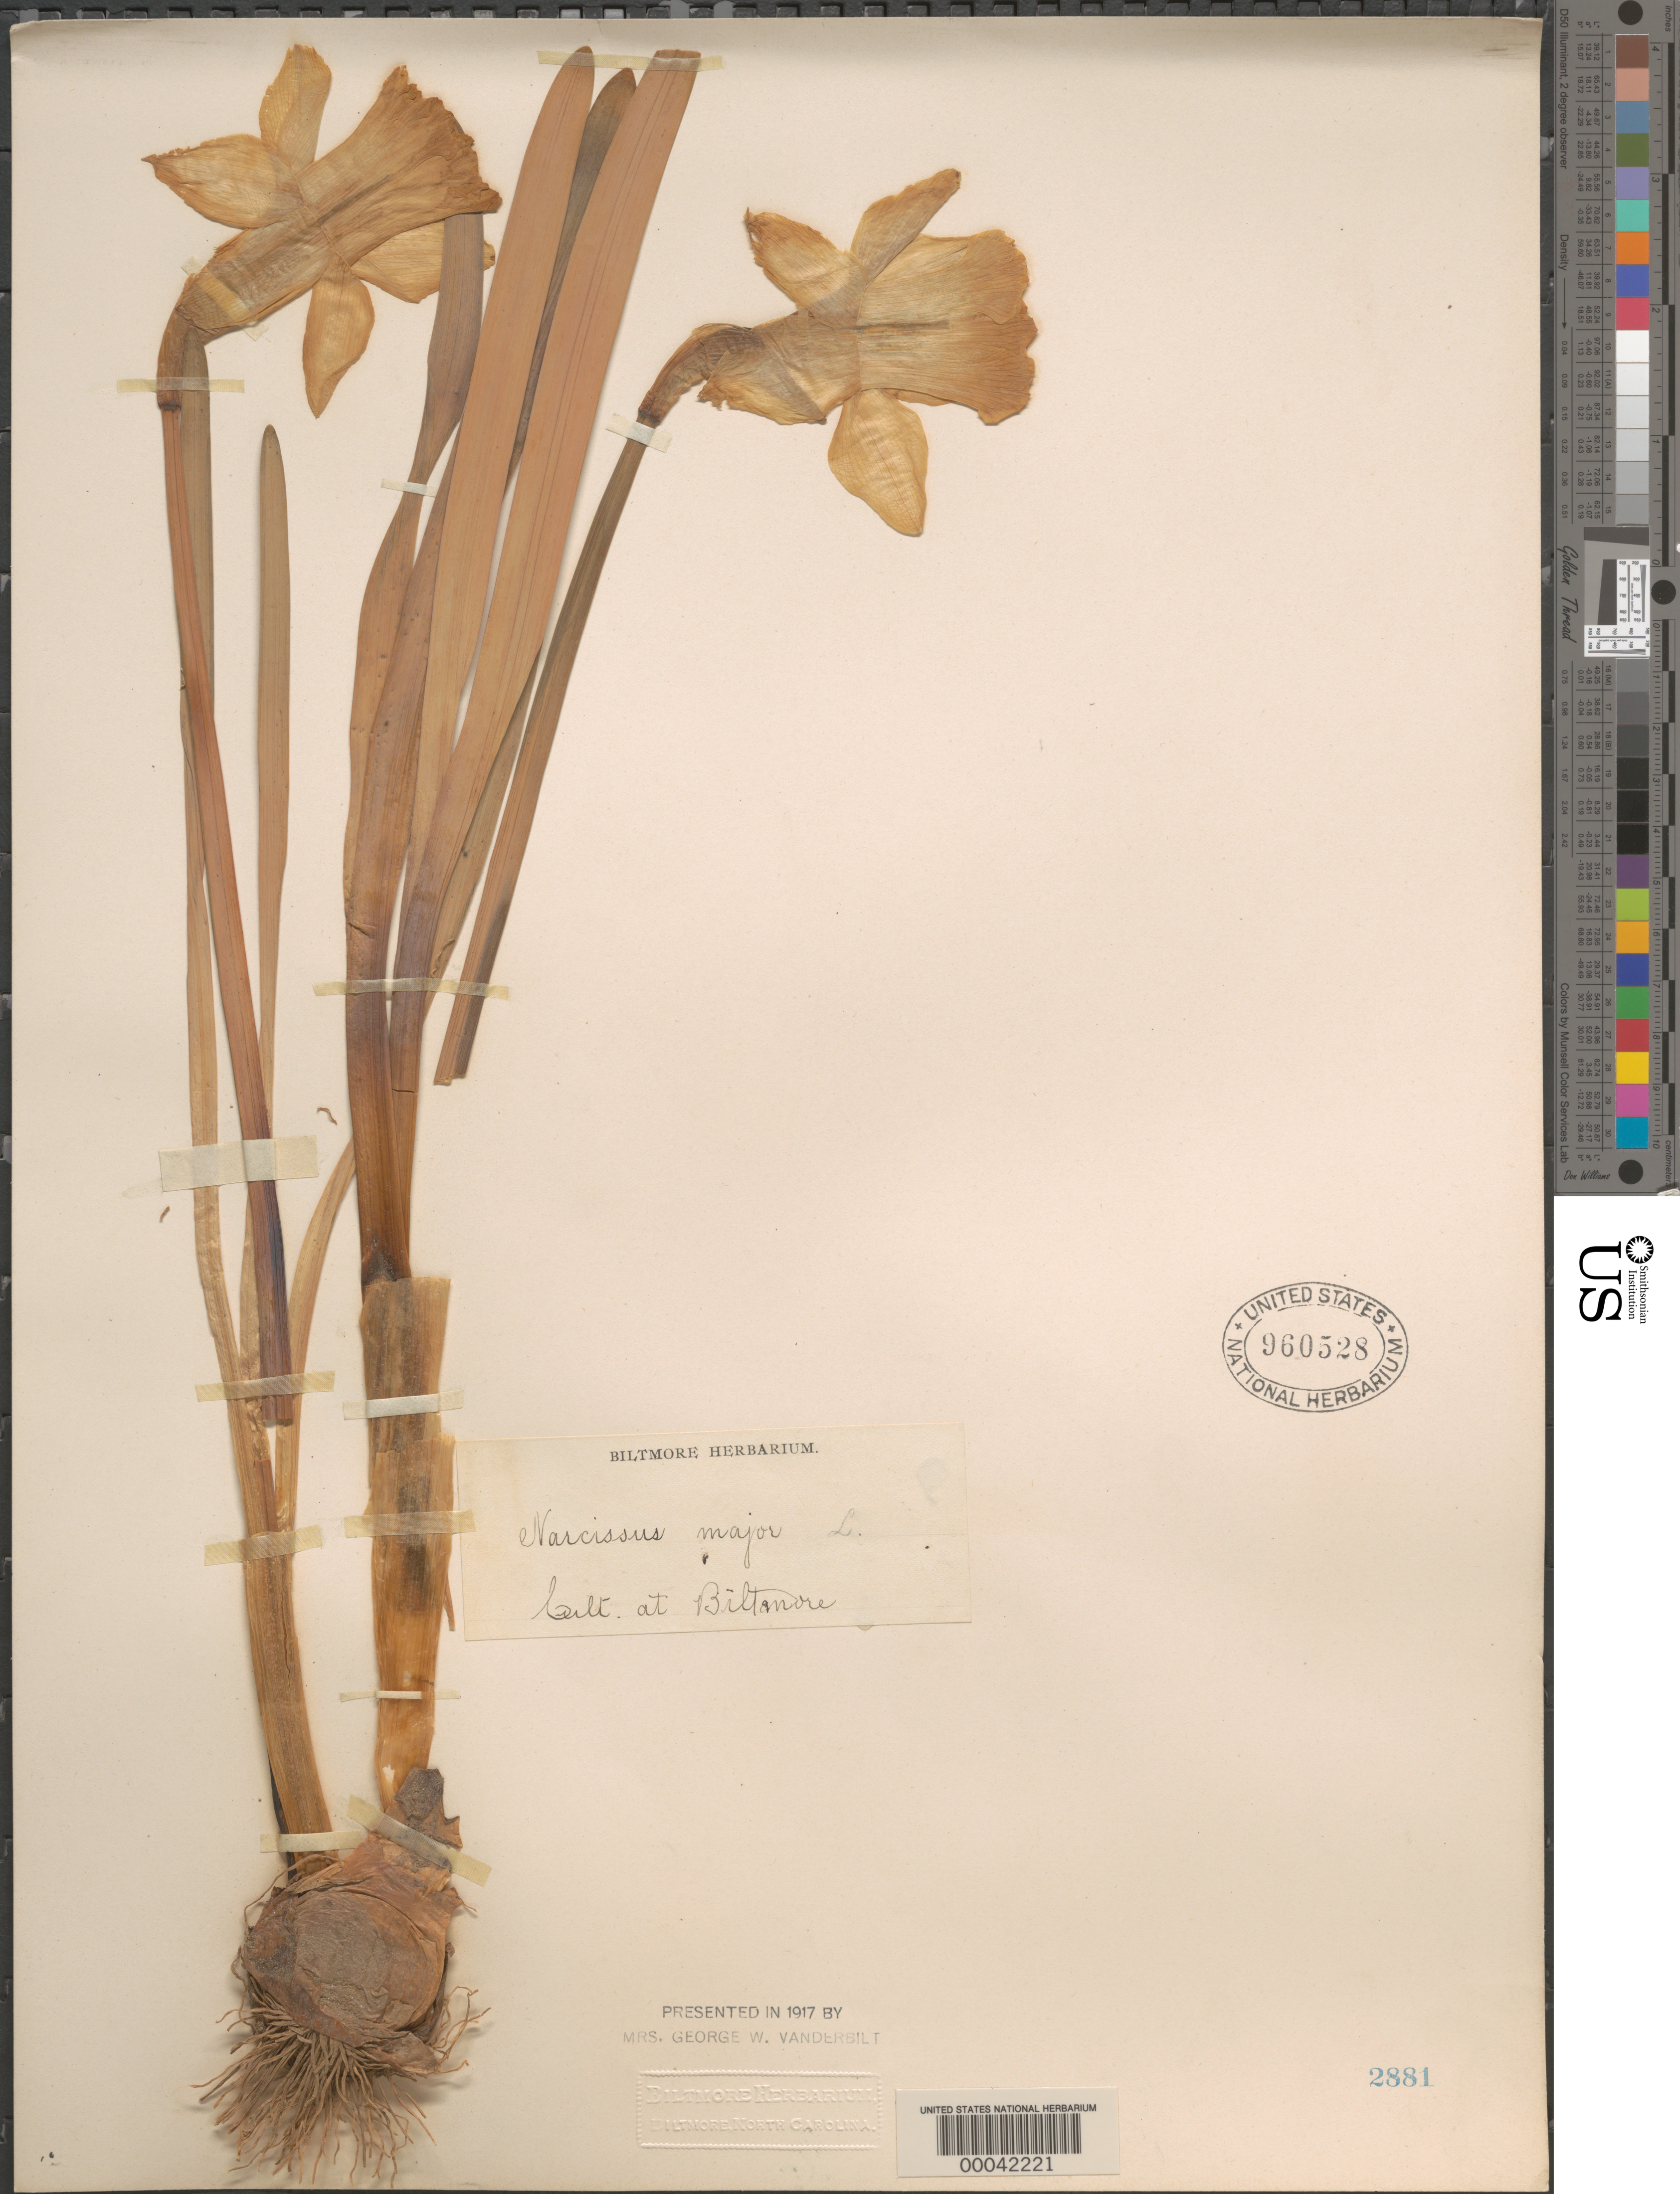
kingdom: Plantae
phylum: Tracheophyta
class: Liliopsida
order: Asparagales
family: Amaryllidaceae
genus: Narcissus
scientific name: Narcissus major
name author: Curtis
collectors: ex herb. Biltmore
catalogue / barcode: US 960528